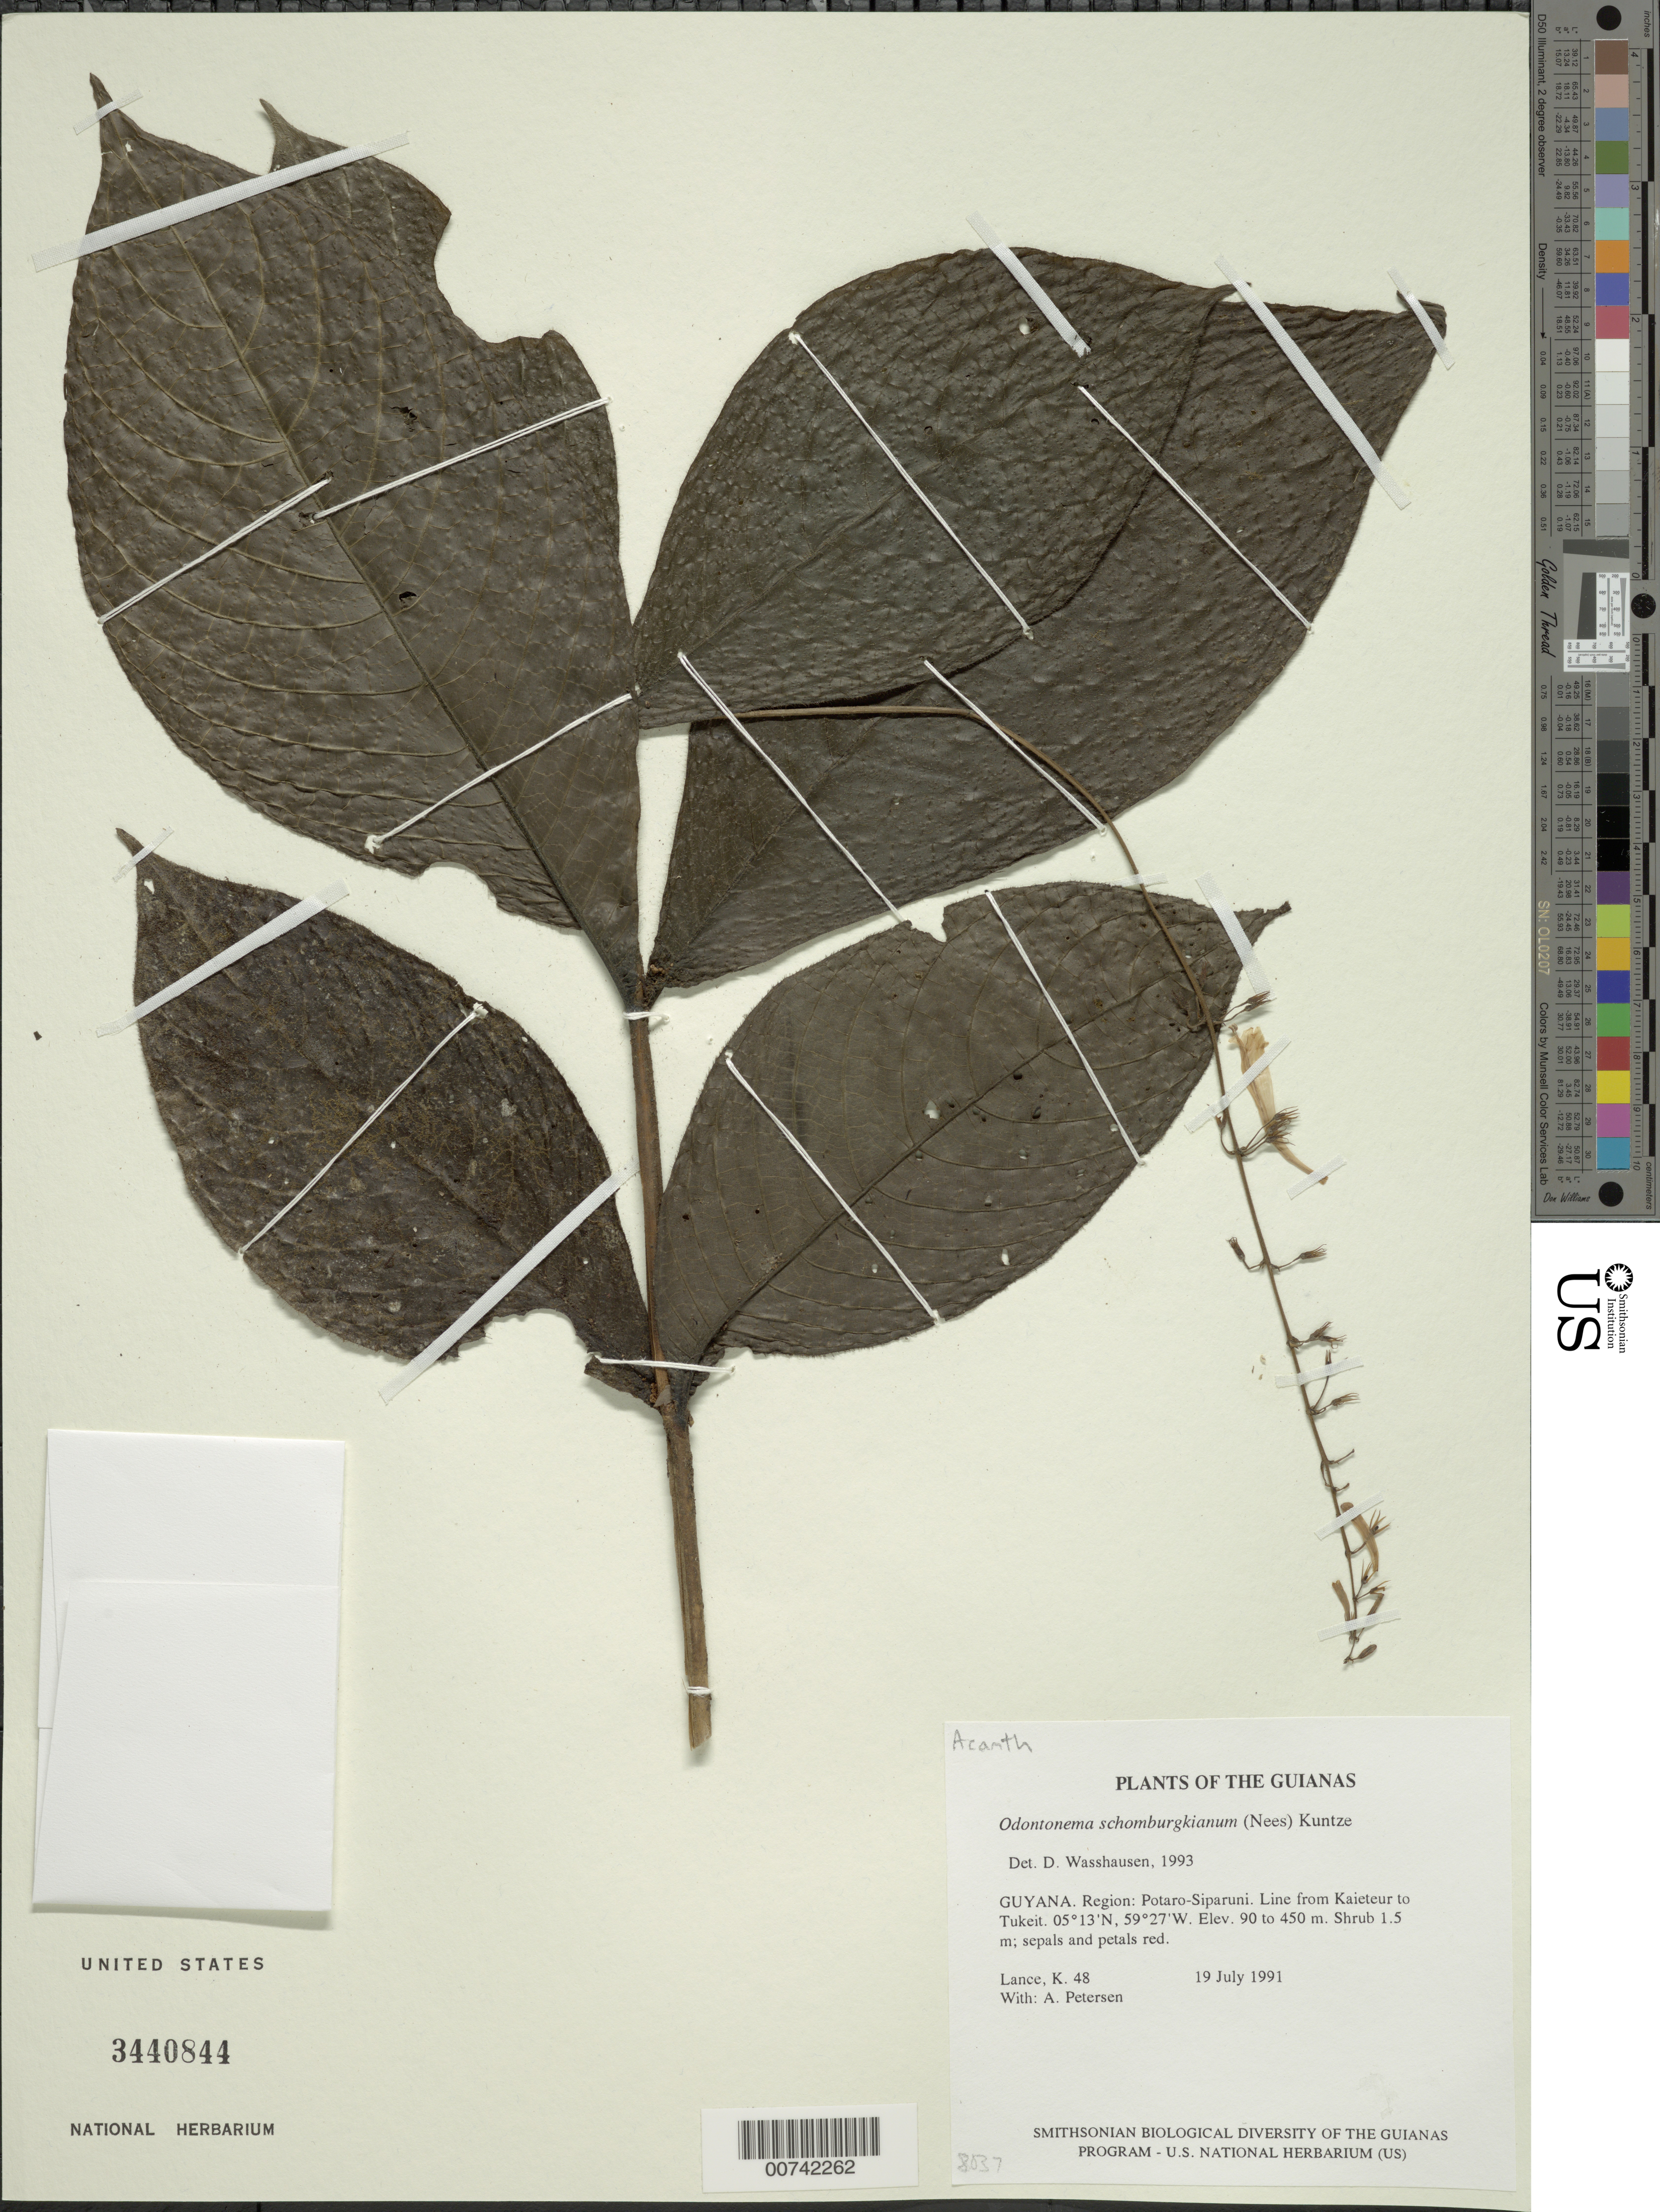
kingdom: Plantae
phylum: Tracheophyta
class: Magnoliopsida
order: Lamiales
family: Acanthaceae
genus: Odontonema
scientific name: Odontonema schomburgkianum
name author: (Nees) Kuntze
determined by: Wasshausen, Dieter C., (BOT), Smithsonian Institution - National Museum of Natural History (UNITED STATES)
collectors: K. Lance & A. Petersen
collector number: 48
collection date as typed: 19 July 1991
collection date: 1991-07-19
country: Guyana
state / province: Potaro-Siparuni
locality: Line from Kaieteur to Tukeit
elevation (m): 90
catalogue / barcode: US 3440844